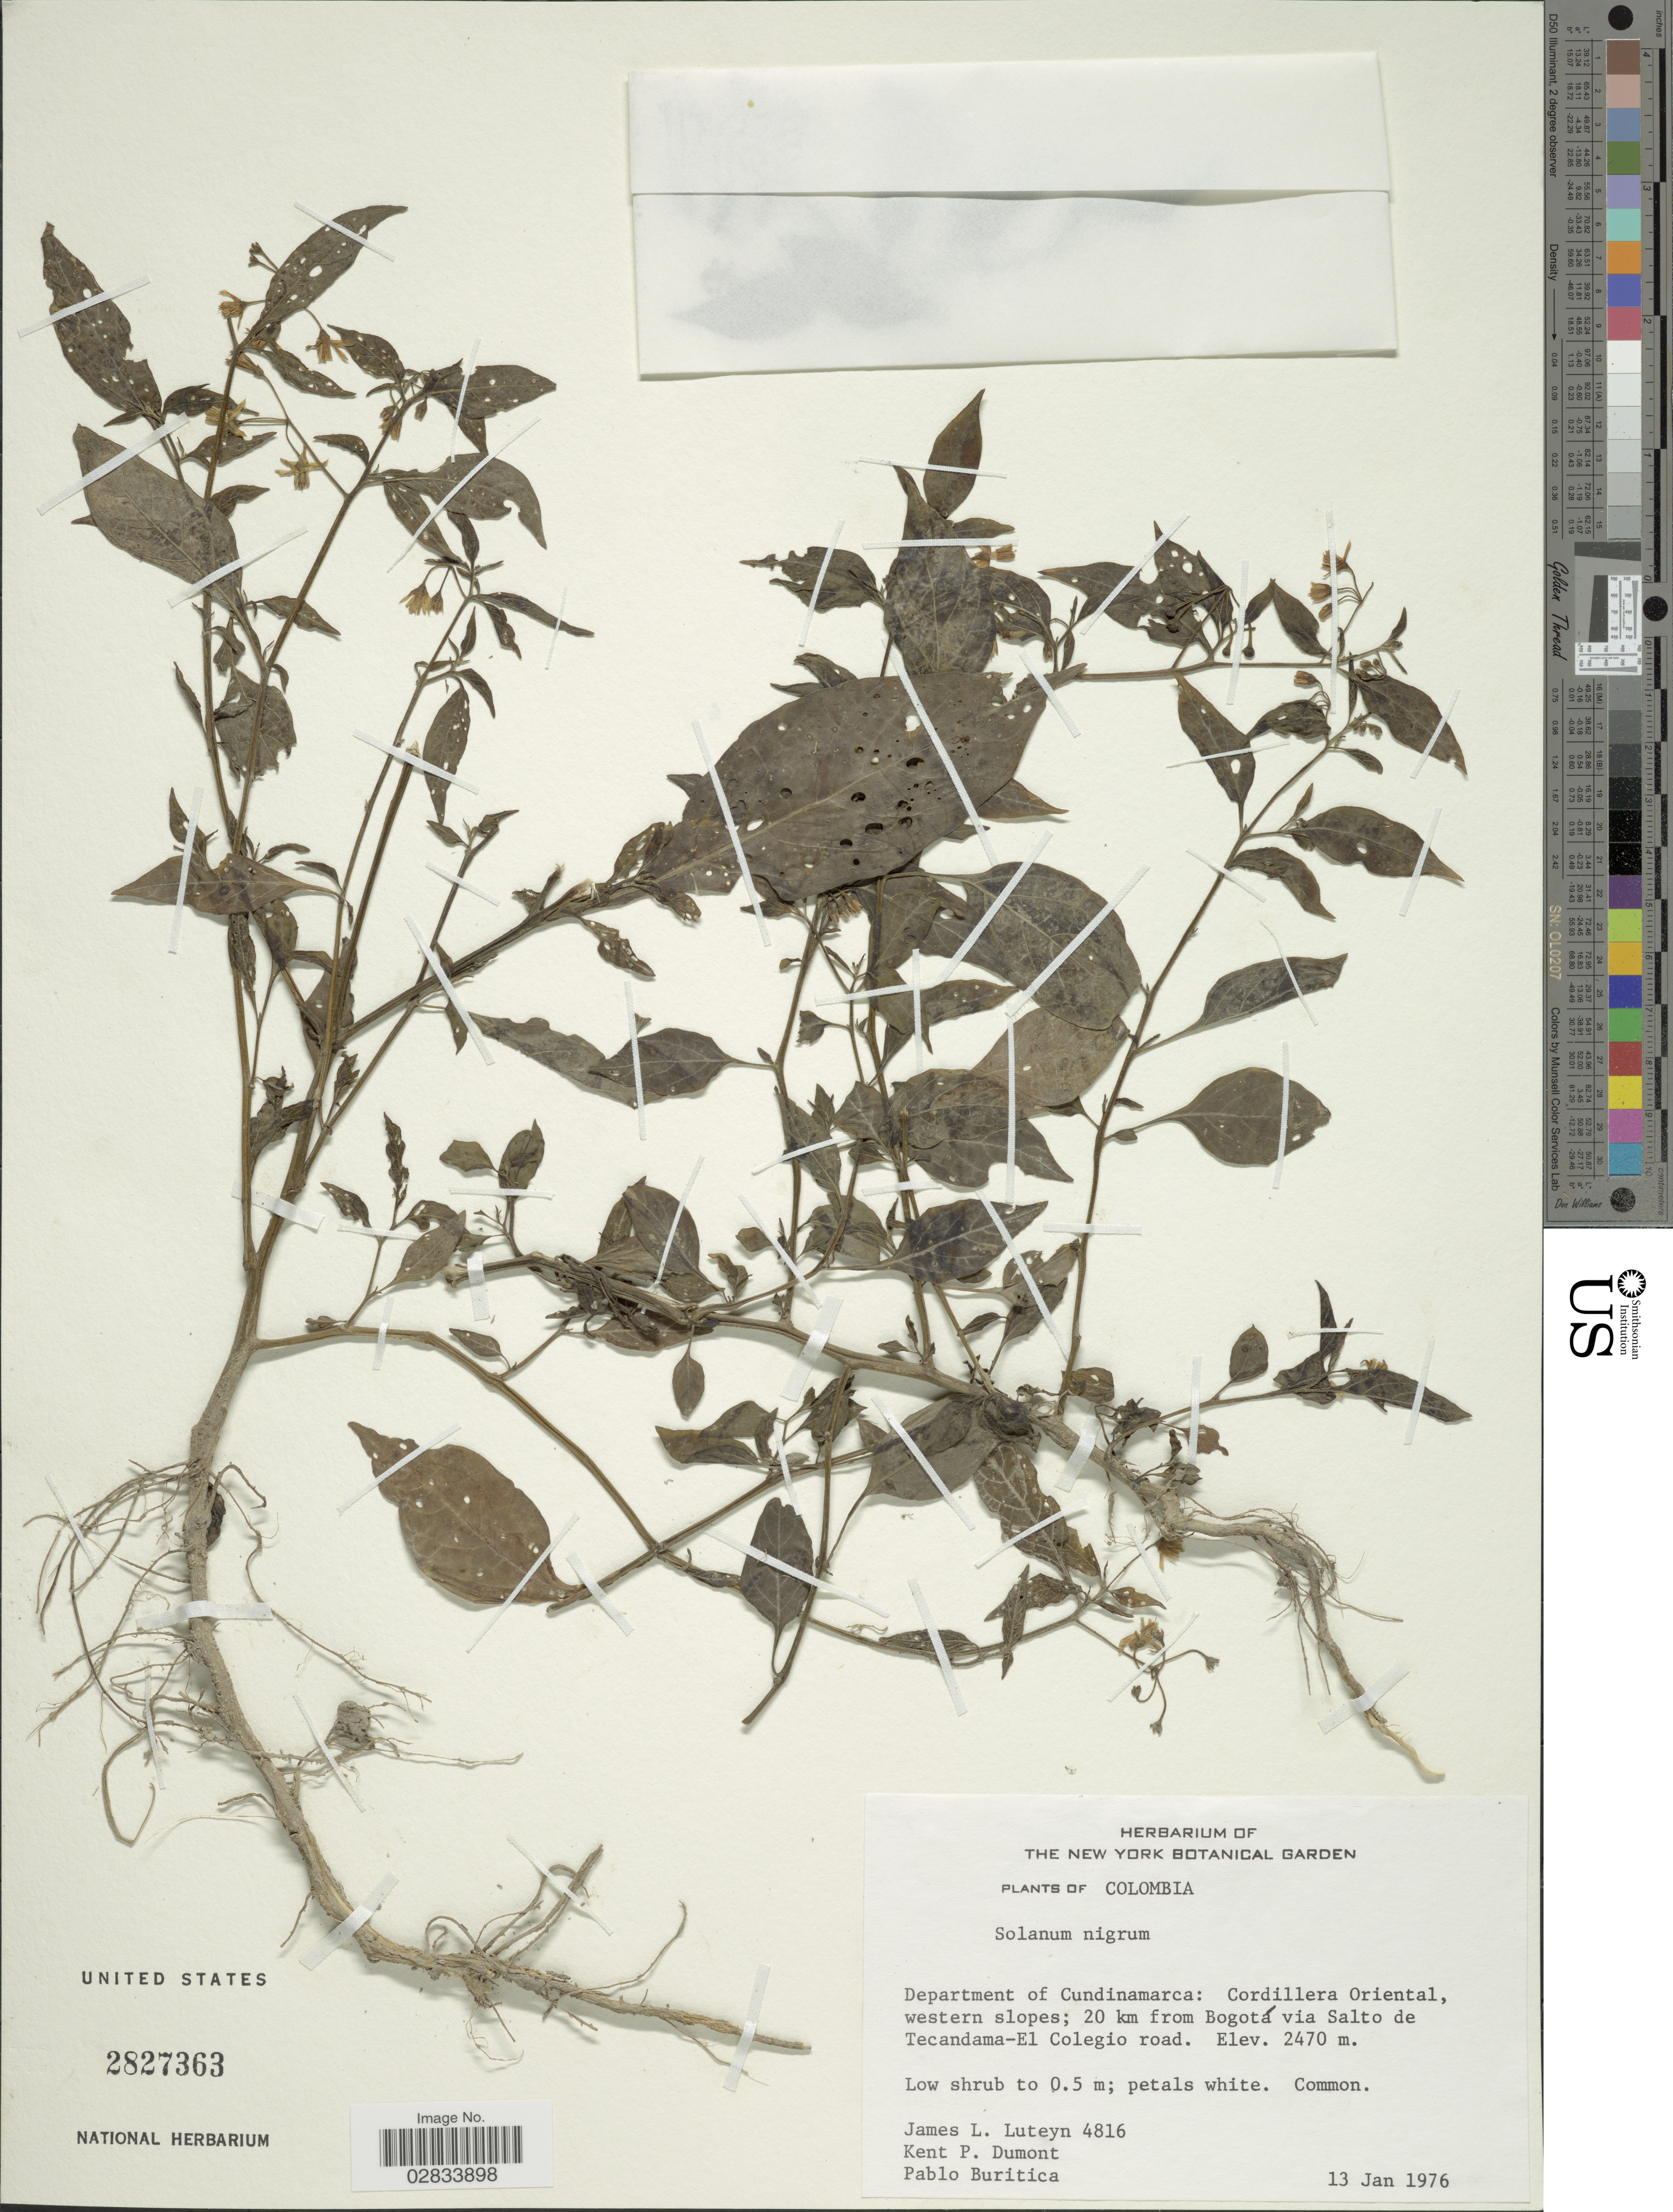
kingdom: Plantae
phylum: Tracheophyta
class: Magnoliopsida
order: Solanales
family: Solanaceae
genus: Solanum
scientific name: Solanum nigrum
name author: L.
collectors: J. L. Luteyn, K. P. Dumont & P. Buritica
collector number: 4816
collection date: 1976-01-13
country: Colombia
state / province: Cundinamarca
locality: Department of Cundinamarca: Cordillera Oriental, western slopes; 20 km from Bogotá via Salto de Tecandama-El Colegio road.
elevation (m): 2470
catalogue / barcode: US 2827363